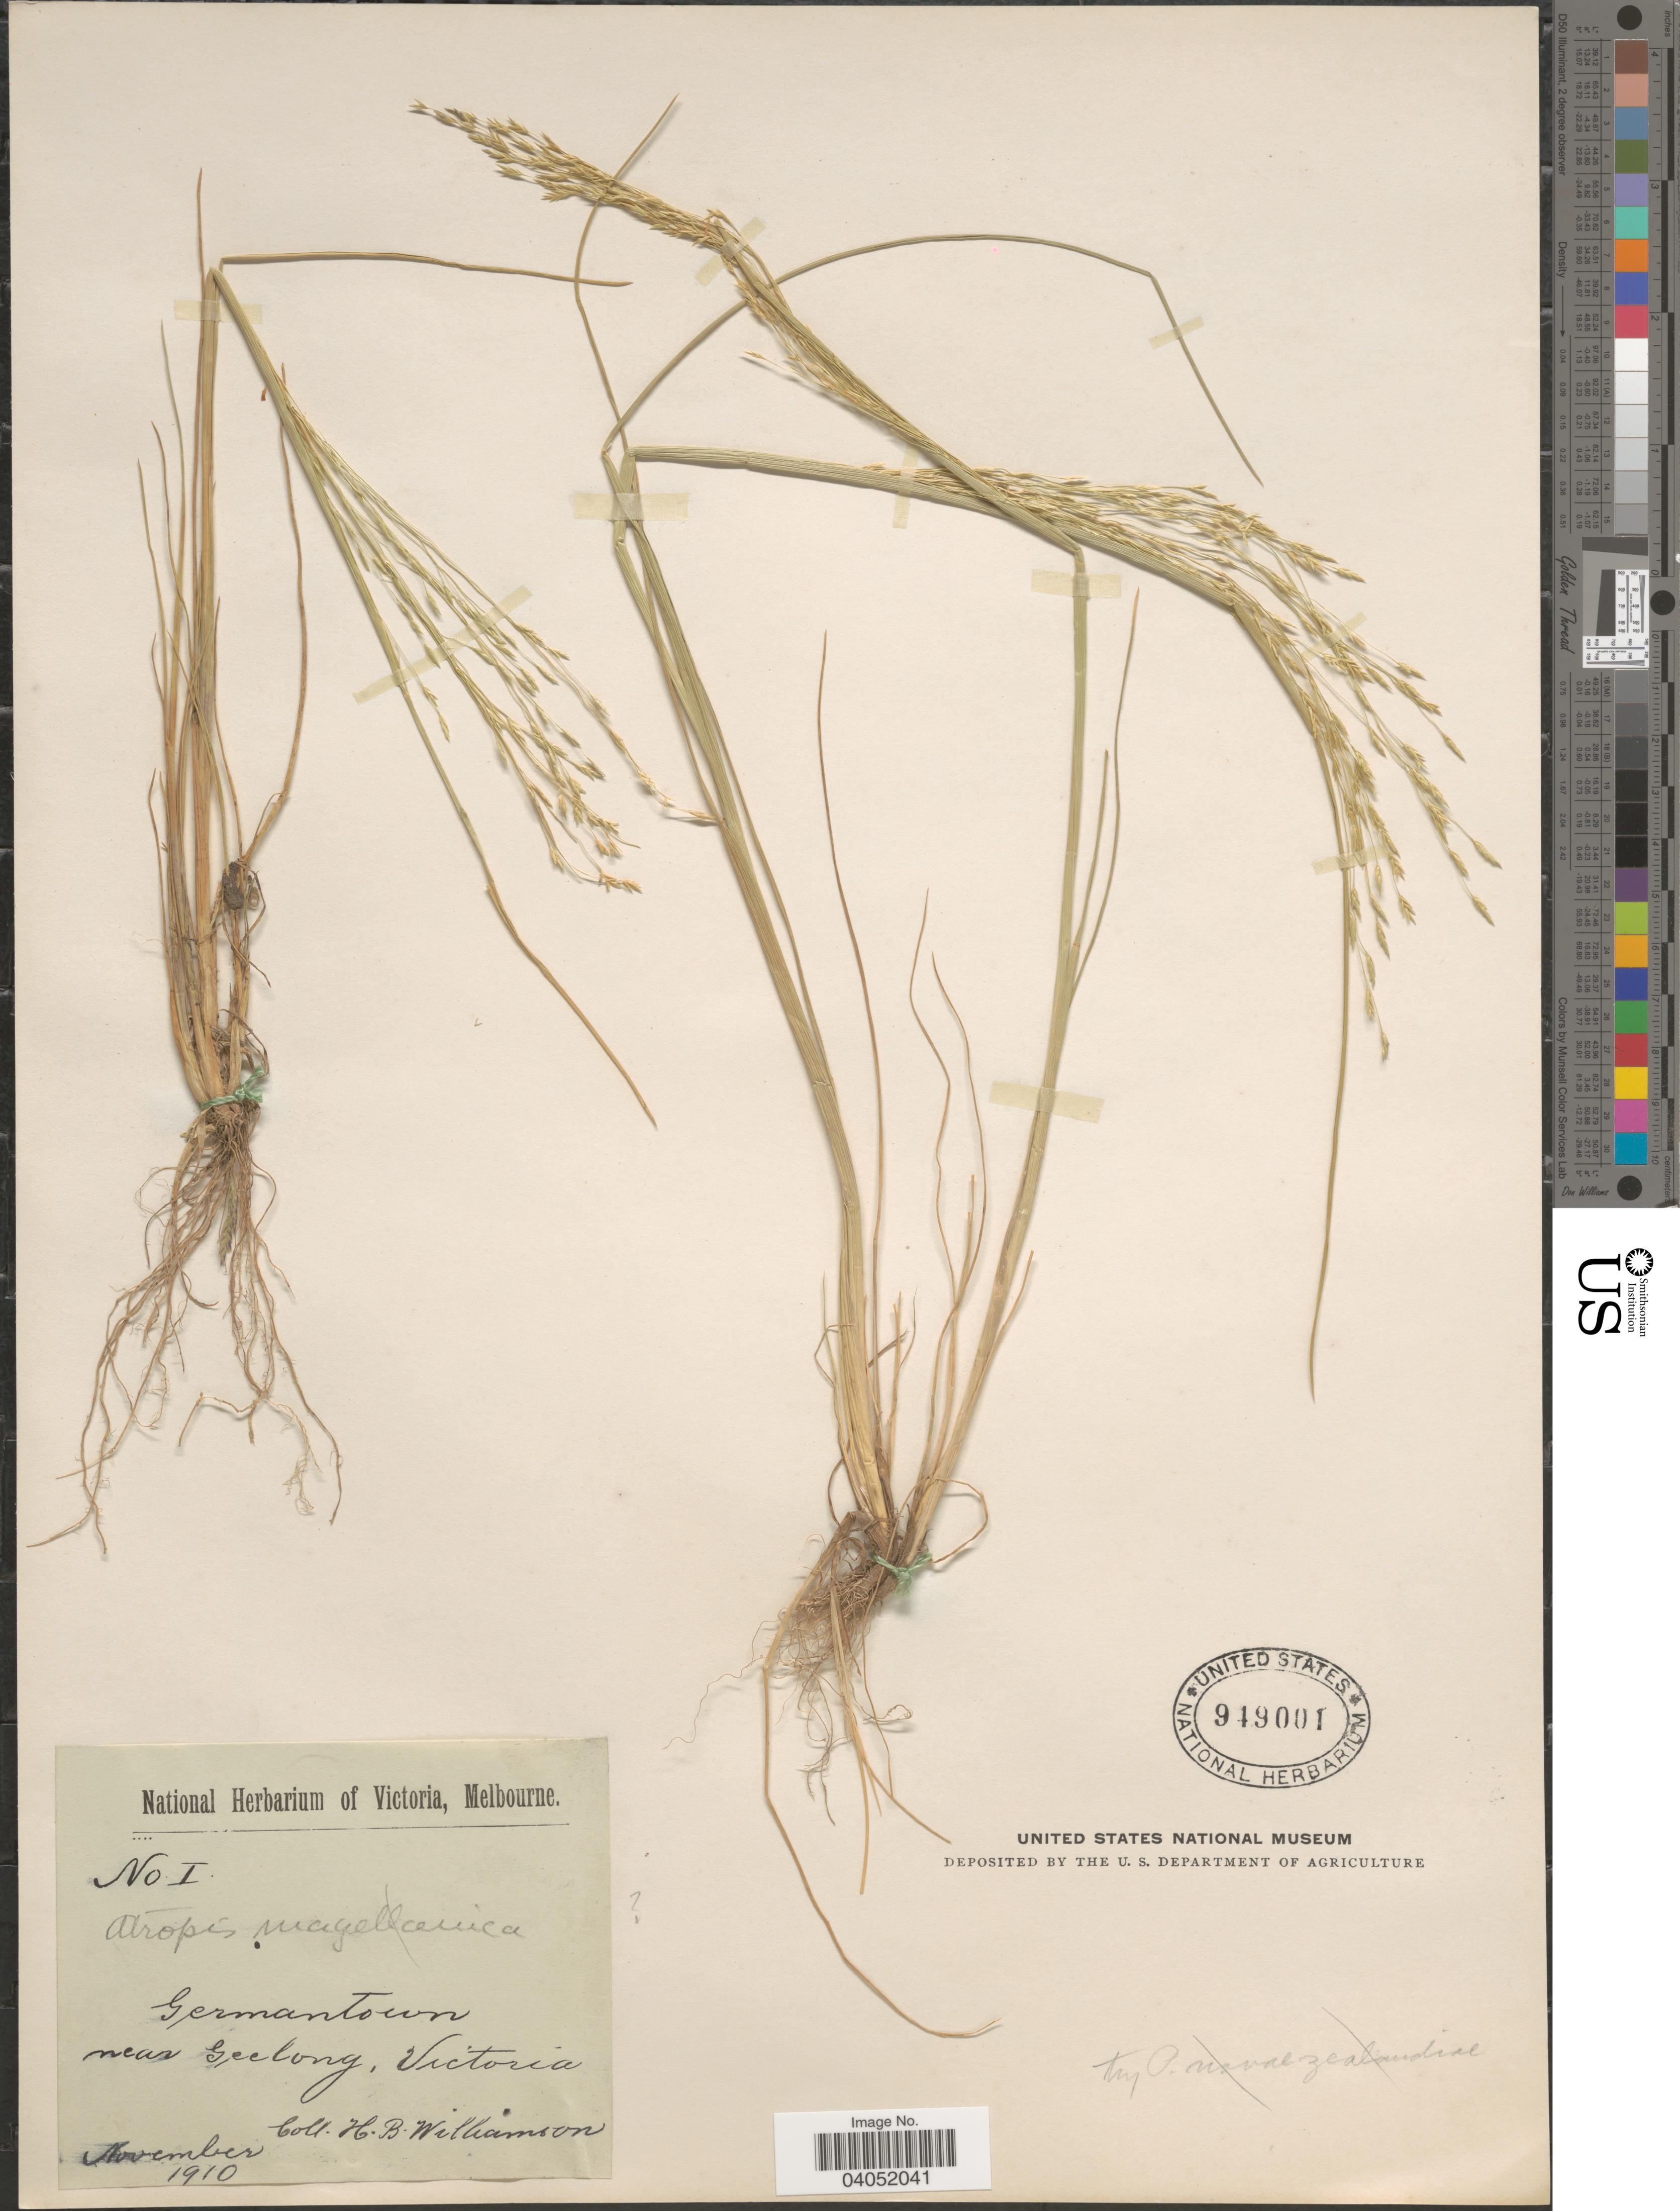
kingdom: Plantae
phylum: Tracheophyta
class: Liliopsida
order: Poales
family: Poaceae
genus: Puccinellia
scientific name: Puccinellia sp.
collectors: H. Williamson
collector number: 1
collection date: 1910-11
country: Australia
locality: Germantown near Geelong, Victoria.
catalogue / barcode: US 949001